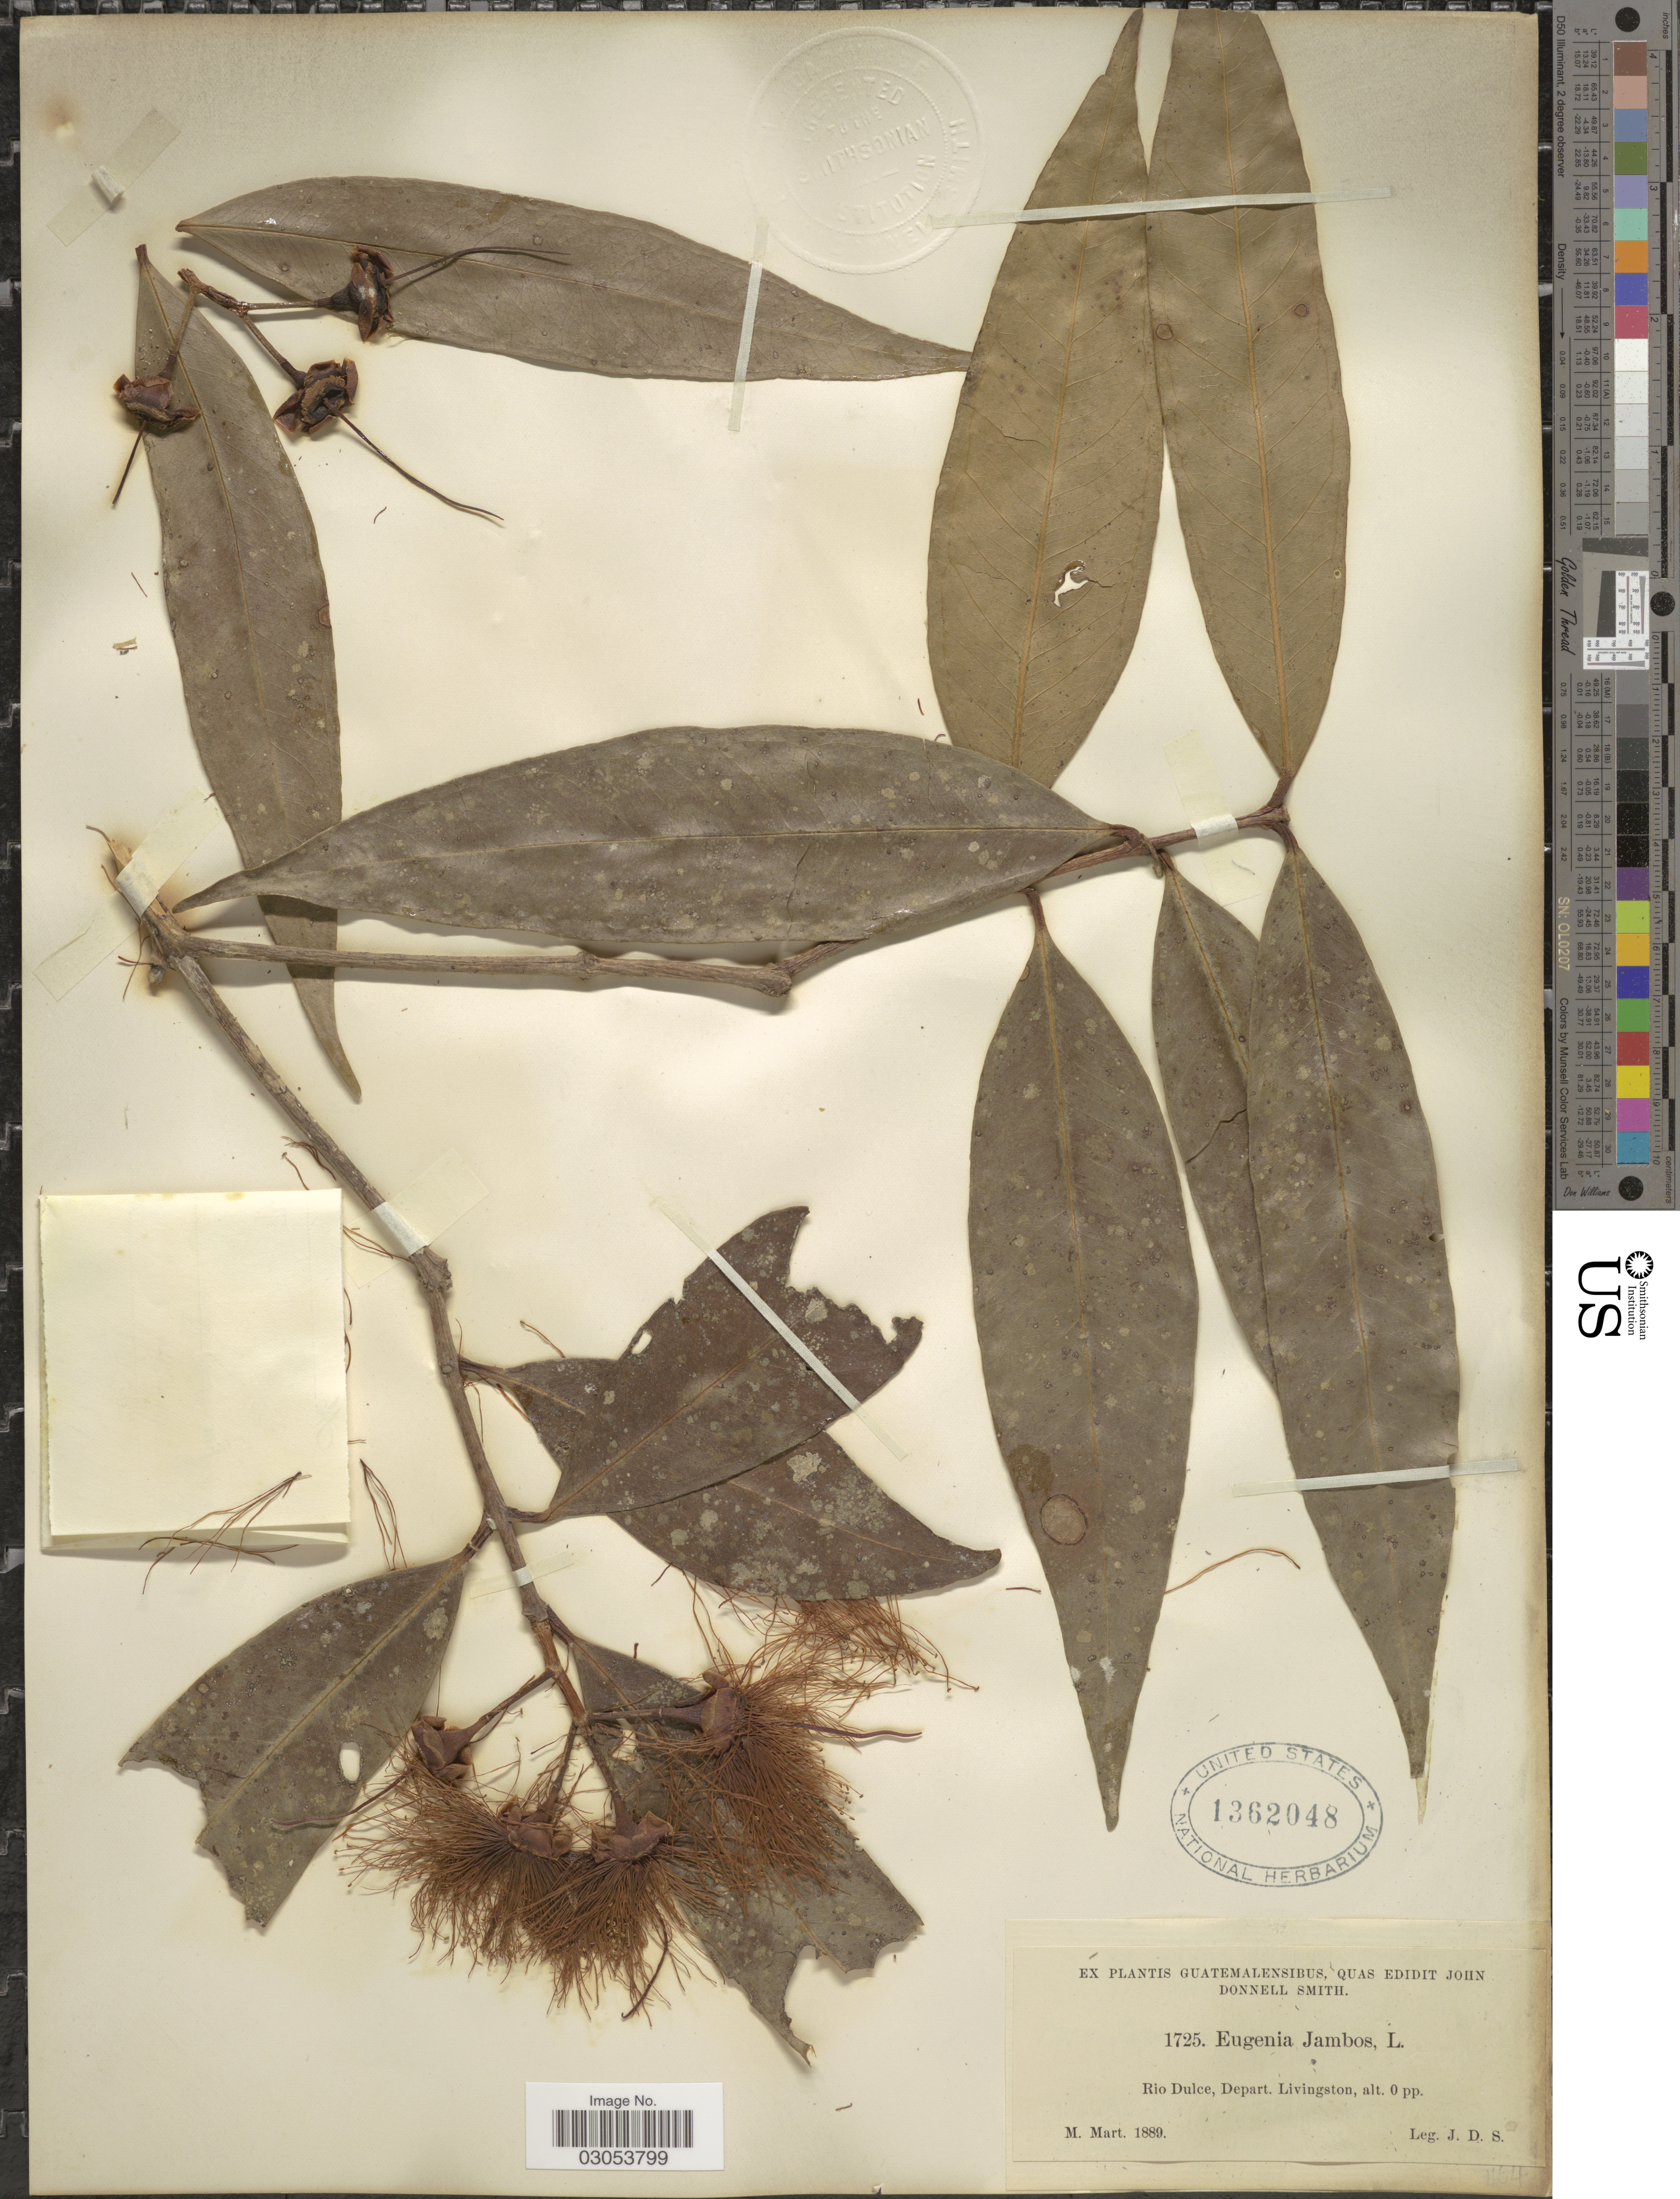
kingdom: Plantae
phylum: Tracheophyta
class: Magnoliopsida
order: Myrtales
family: Myrtaceae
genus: Syzygium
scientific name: Syzygium jambos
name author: (L.) Alston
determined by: Strong, Mark T., (BOT), Smithsonian Institution - National Museum of Natural History (UNITED STATES)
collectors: J. Donnell Smith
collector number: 1725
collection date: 1889-03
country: Guatemala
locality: Rio Dulce, Depart. Livingston.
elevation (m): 0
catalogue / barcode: US 1362048